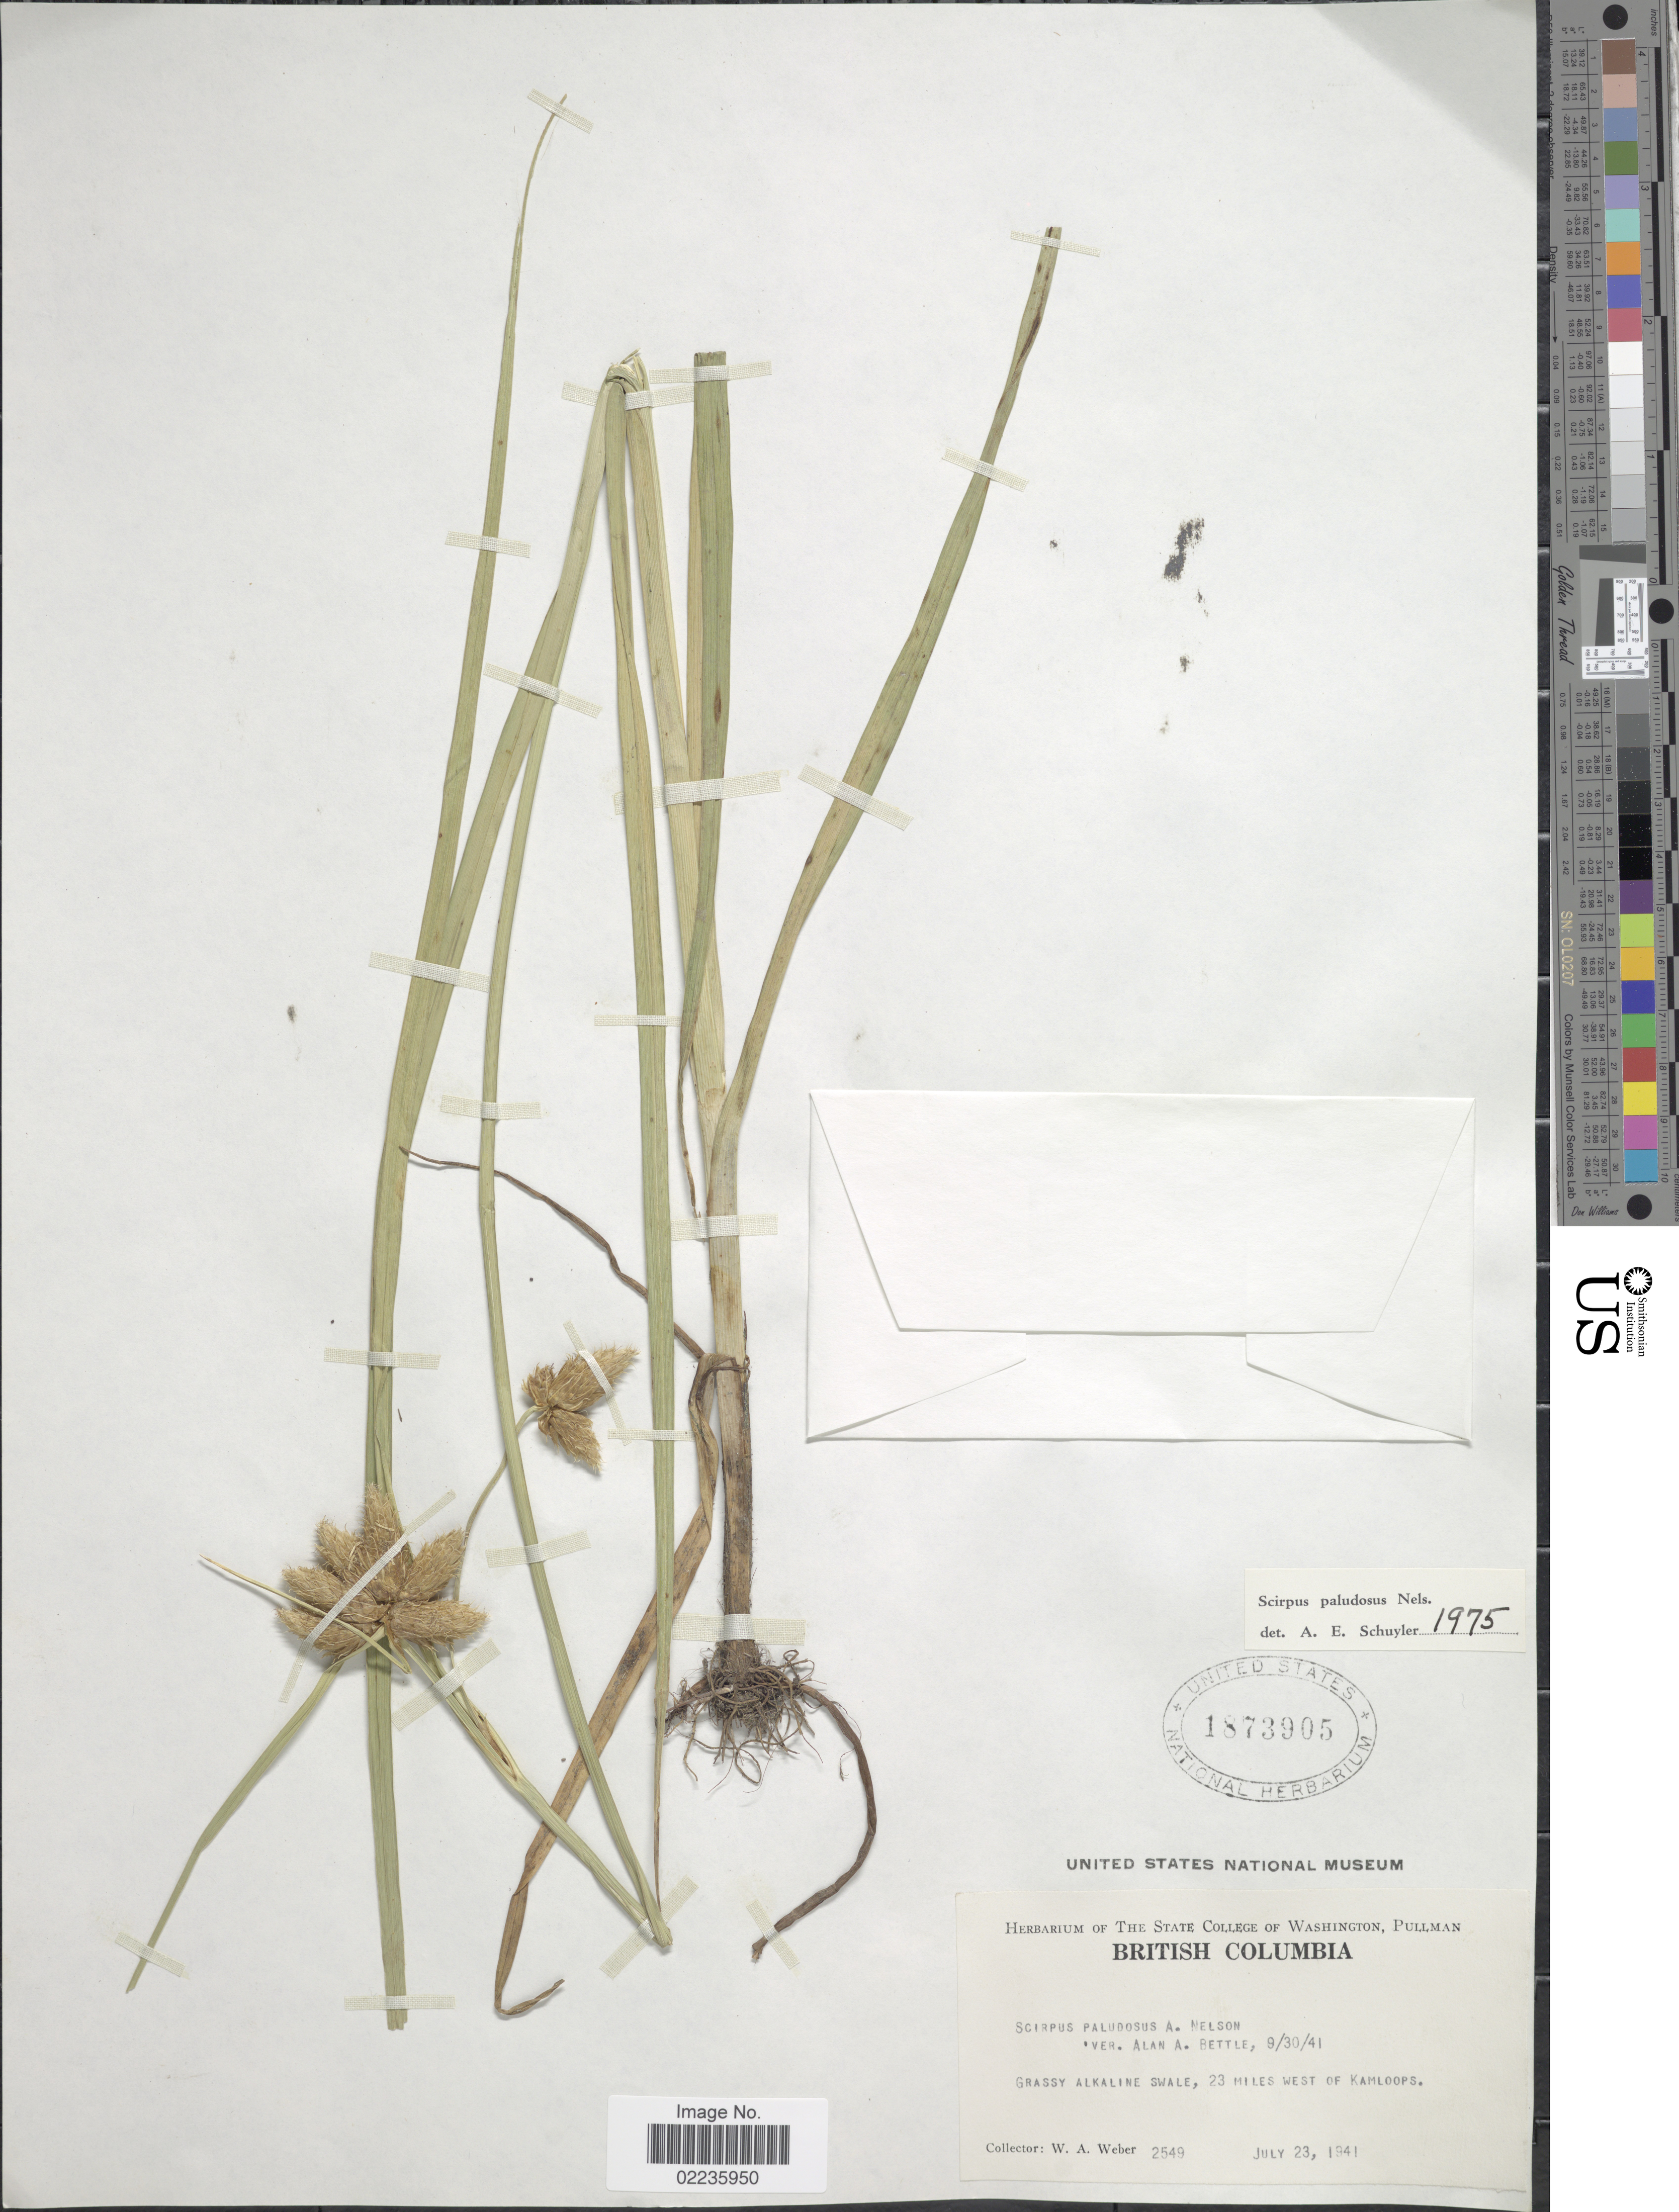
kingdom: Plantae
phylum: Tracheophyta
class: Liliopsida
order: Poales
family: Cyperaceae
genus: Bolboschoenus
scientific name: Bolboschoenus maritimus subsp. paludosus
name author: (A. Nelson) T. Koyama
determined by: Strong, M. T., (US), Smithsonian Institution - National Museum of Natural History (UNITED STATES)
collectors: W. A. Weber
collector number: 2549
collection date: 1941-07-23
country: Canada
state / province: British Columbia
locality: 23 miles west of Kamloops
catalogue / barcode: US 1873905